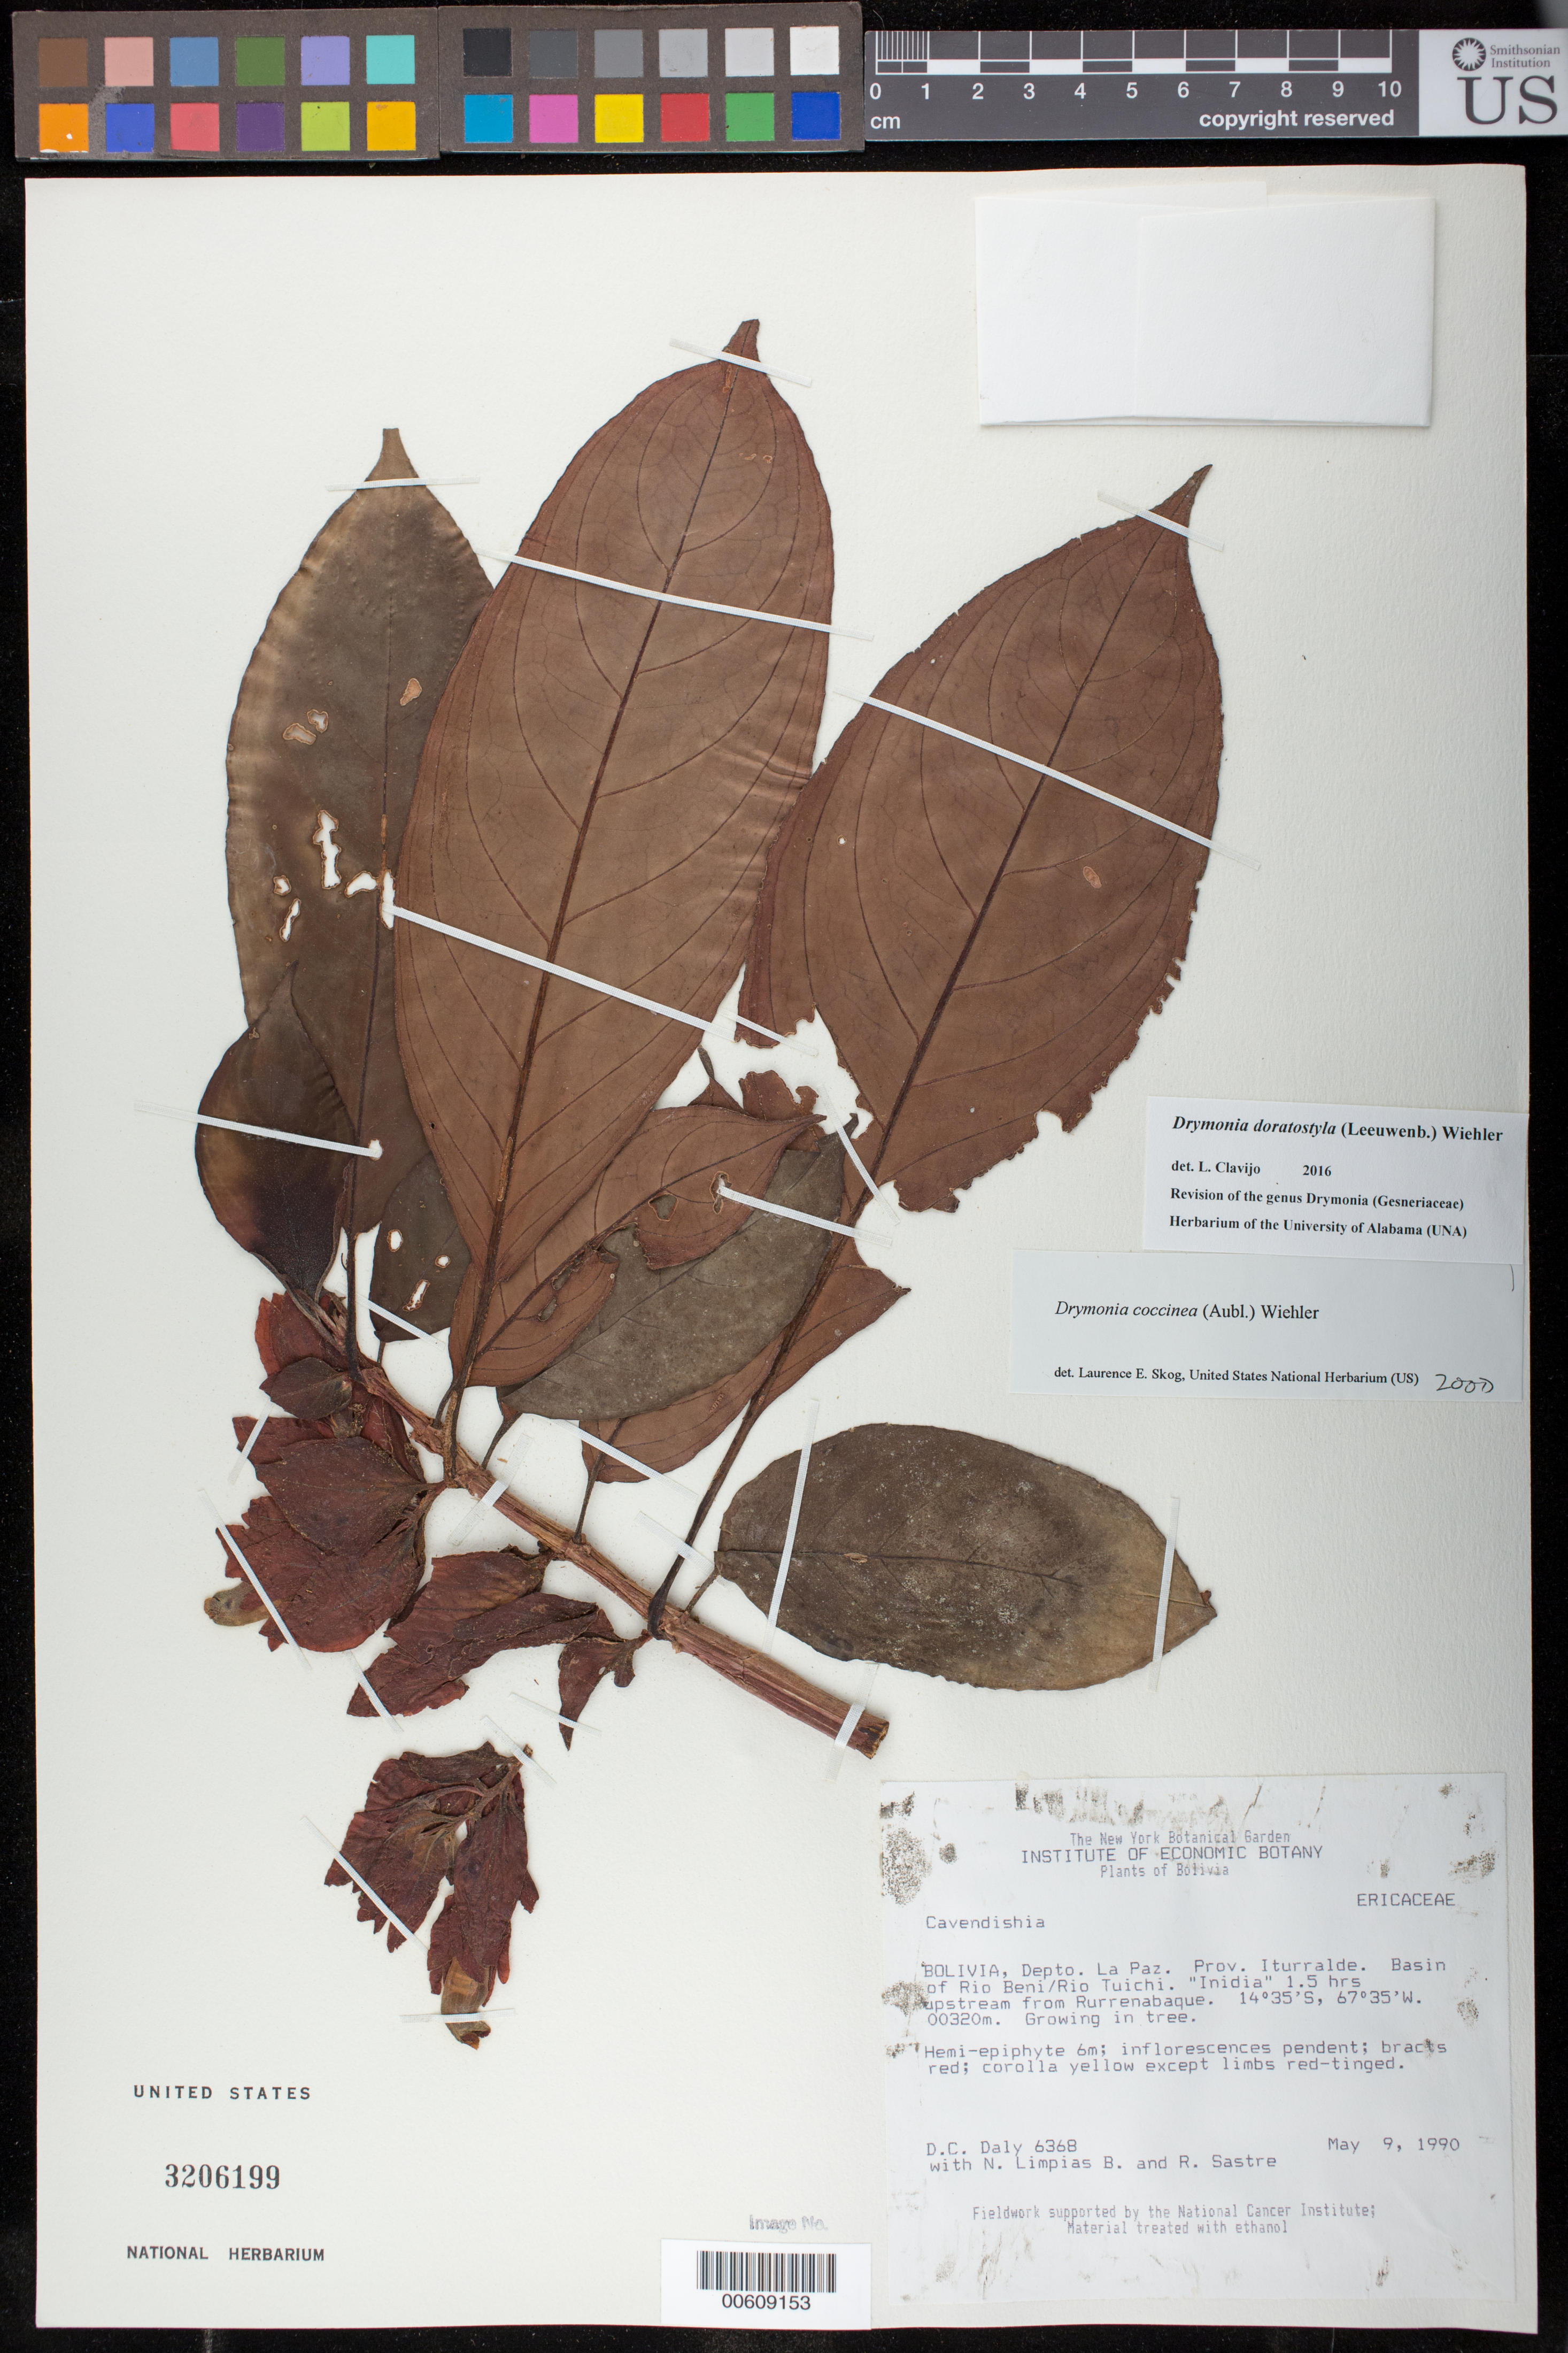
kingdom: Plantae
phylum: Tracheophyta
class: Magnoliopsida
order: Lamiales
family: Gesneriaceae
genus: Drymonia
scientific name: Drymonia doratostyla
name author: (Leeuwenb.) Wiehler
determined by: Clavijo, L.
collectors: D. C. Daly, N. Limpias B. & R. Sastre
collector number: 6368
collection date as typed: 09 May 1990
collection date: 1990-05-09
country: Bolivia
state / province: La Paz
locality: Prov. Iturralde; basin of Rio Beni/Rio Tuichi, "Inidia" 1.5 hrs upstream from Rurrenabaque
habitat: Growing in tree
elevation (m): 320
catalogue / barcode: US 3206199